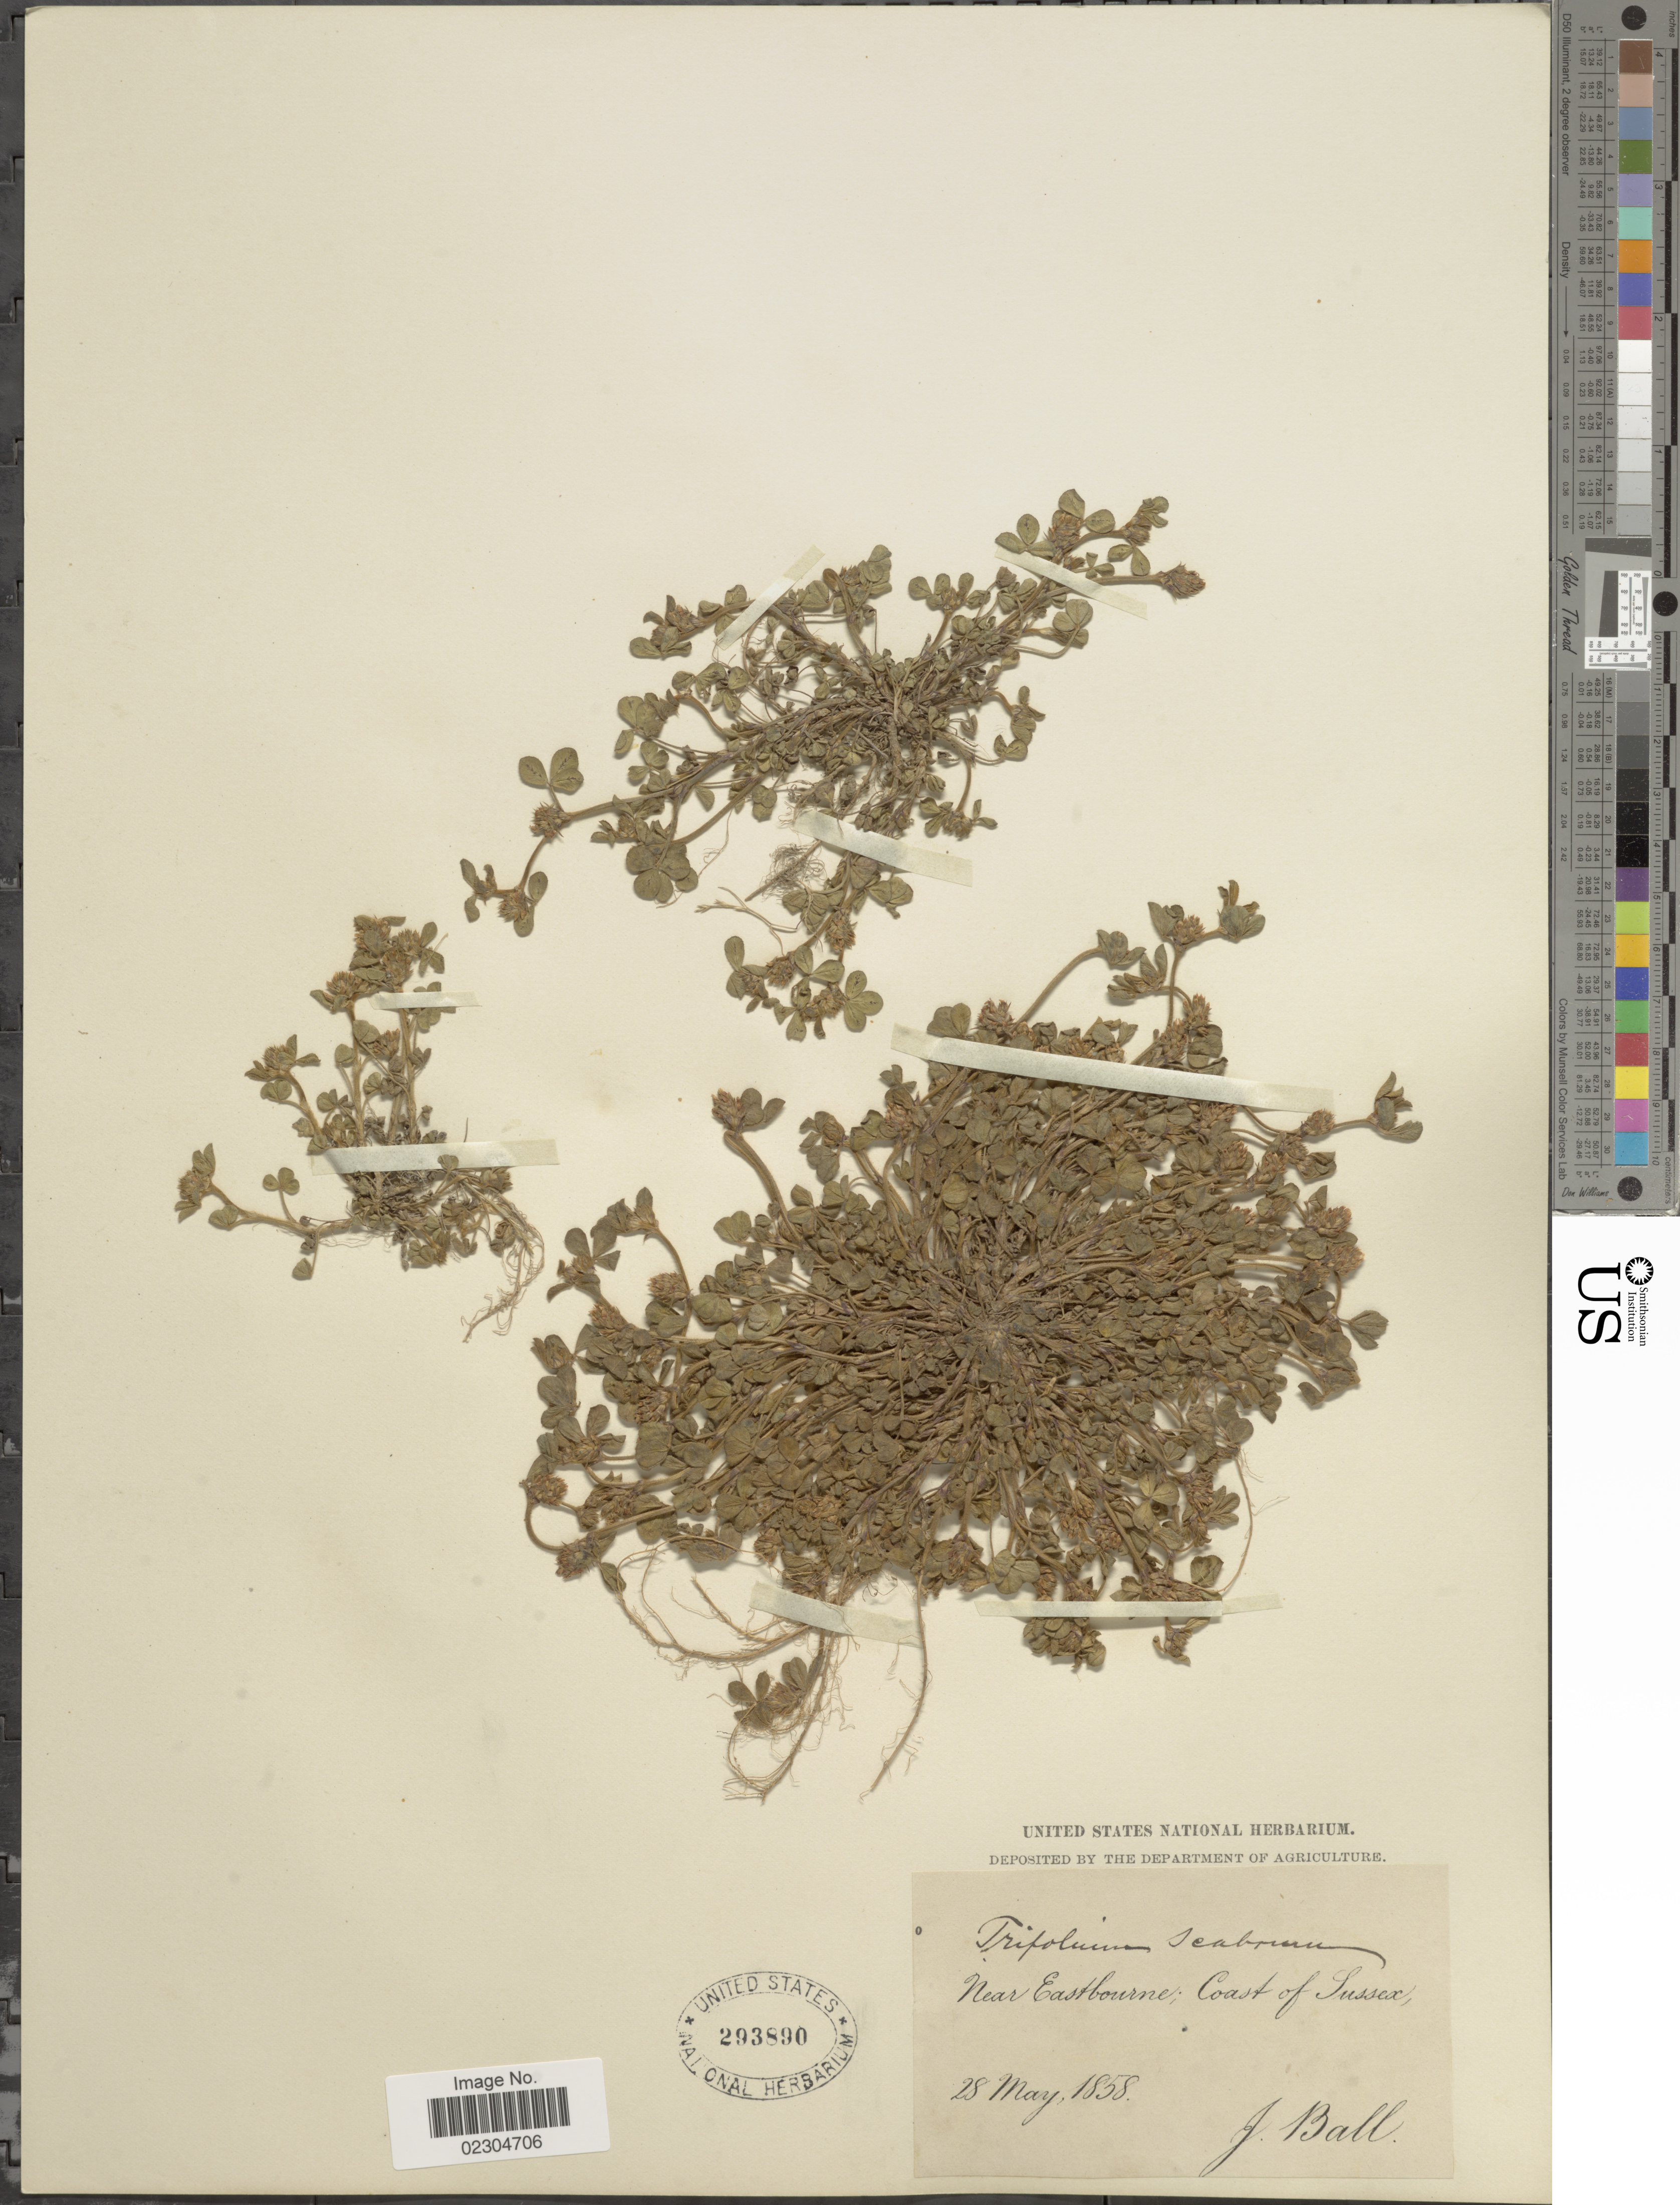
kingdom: Plantae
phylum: Tracheophyta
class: Magnoliopsida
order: Fabales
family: Fabaceae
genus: Trifolium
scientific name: Trifolium scabrum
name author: L.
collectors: J. Ball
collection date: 1858-05-25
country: United Kingdom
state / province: England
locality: Near Eastbourne; Coast of Sussex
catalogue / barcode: US 293890